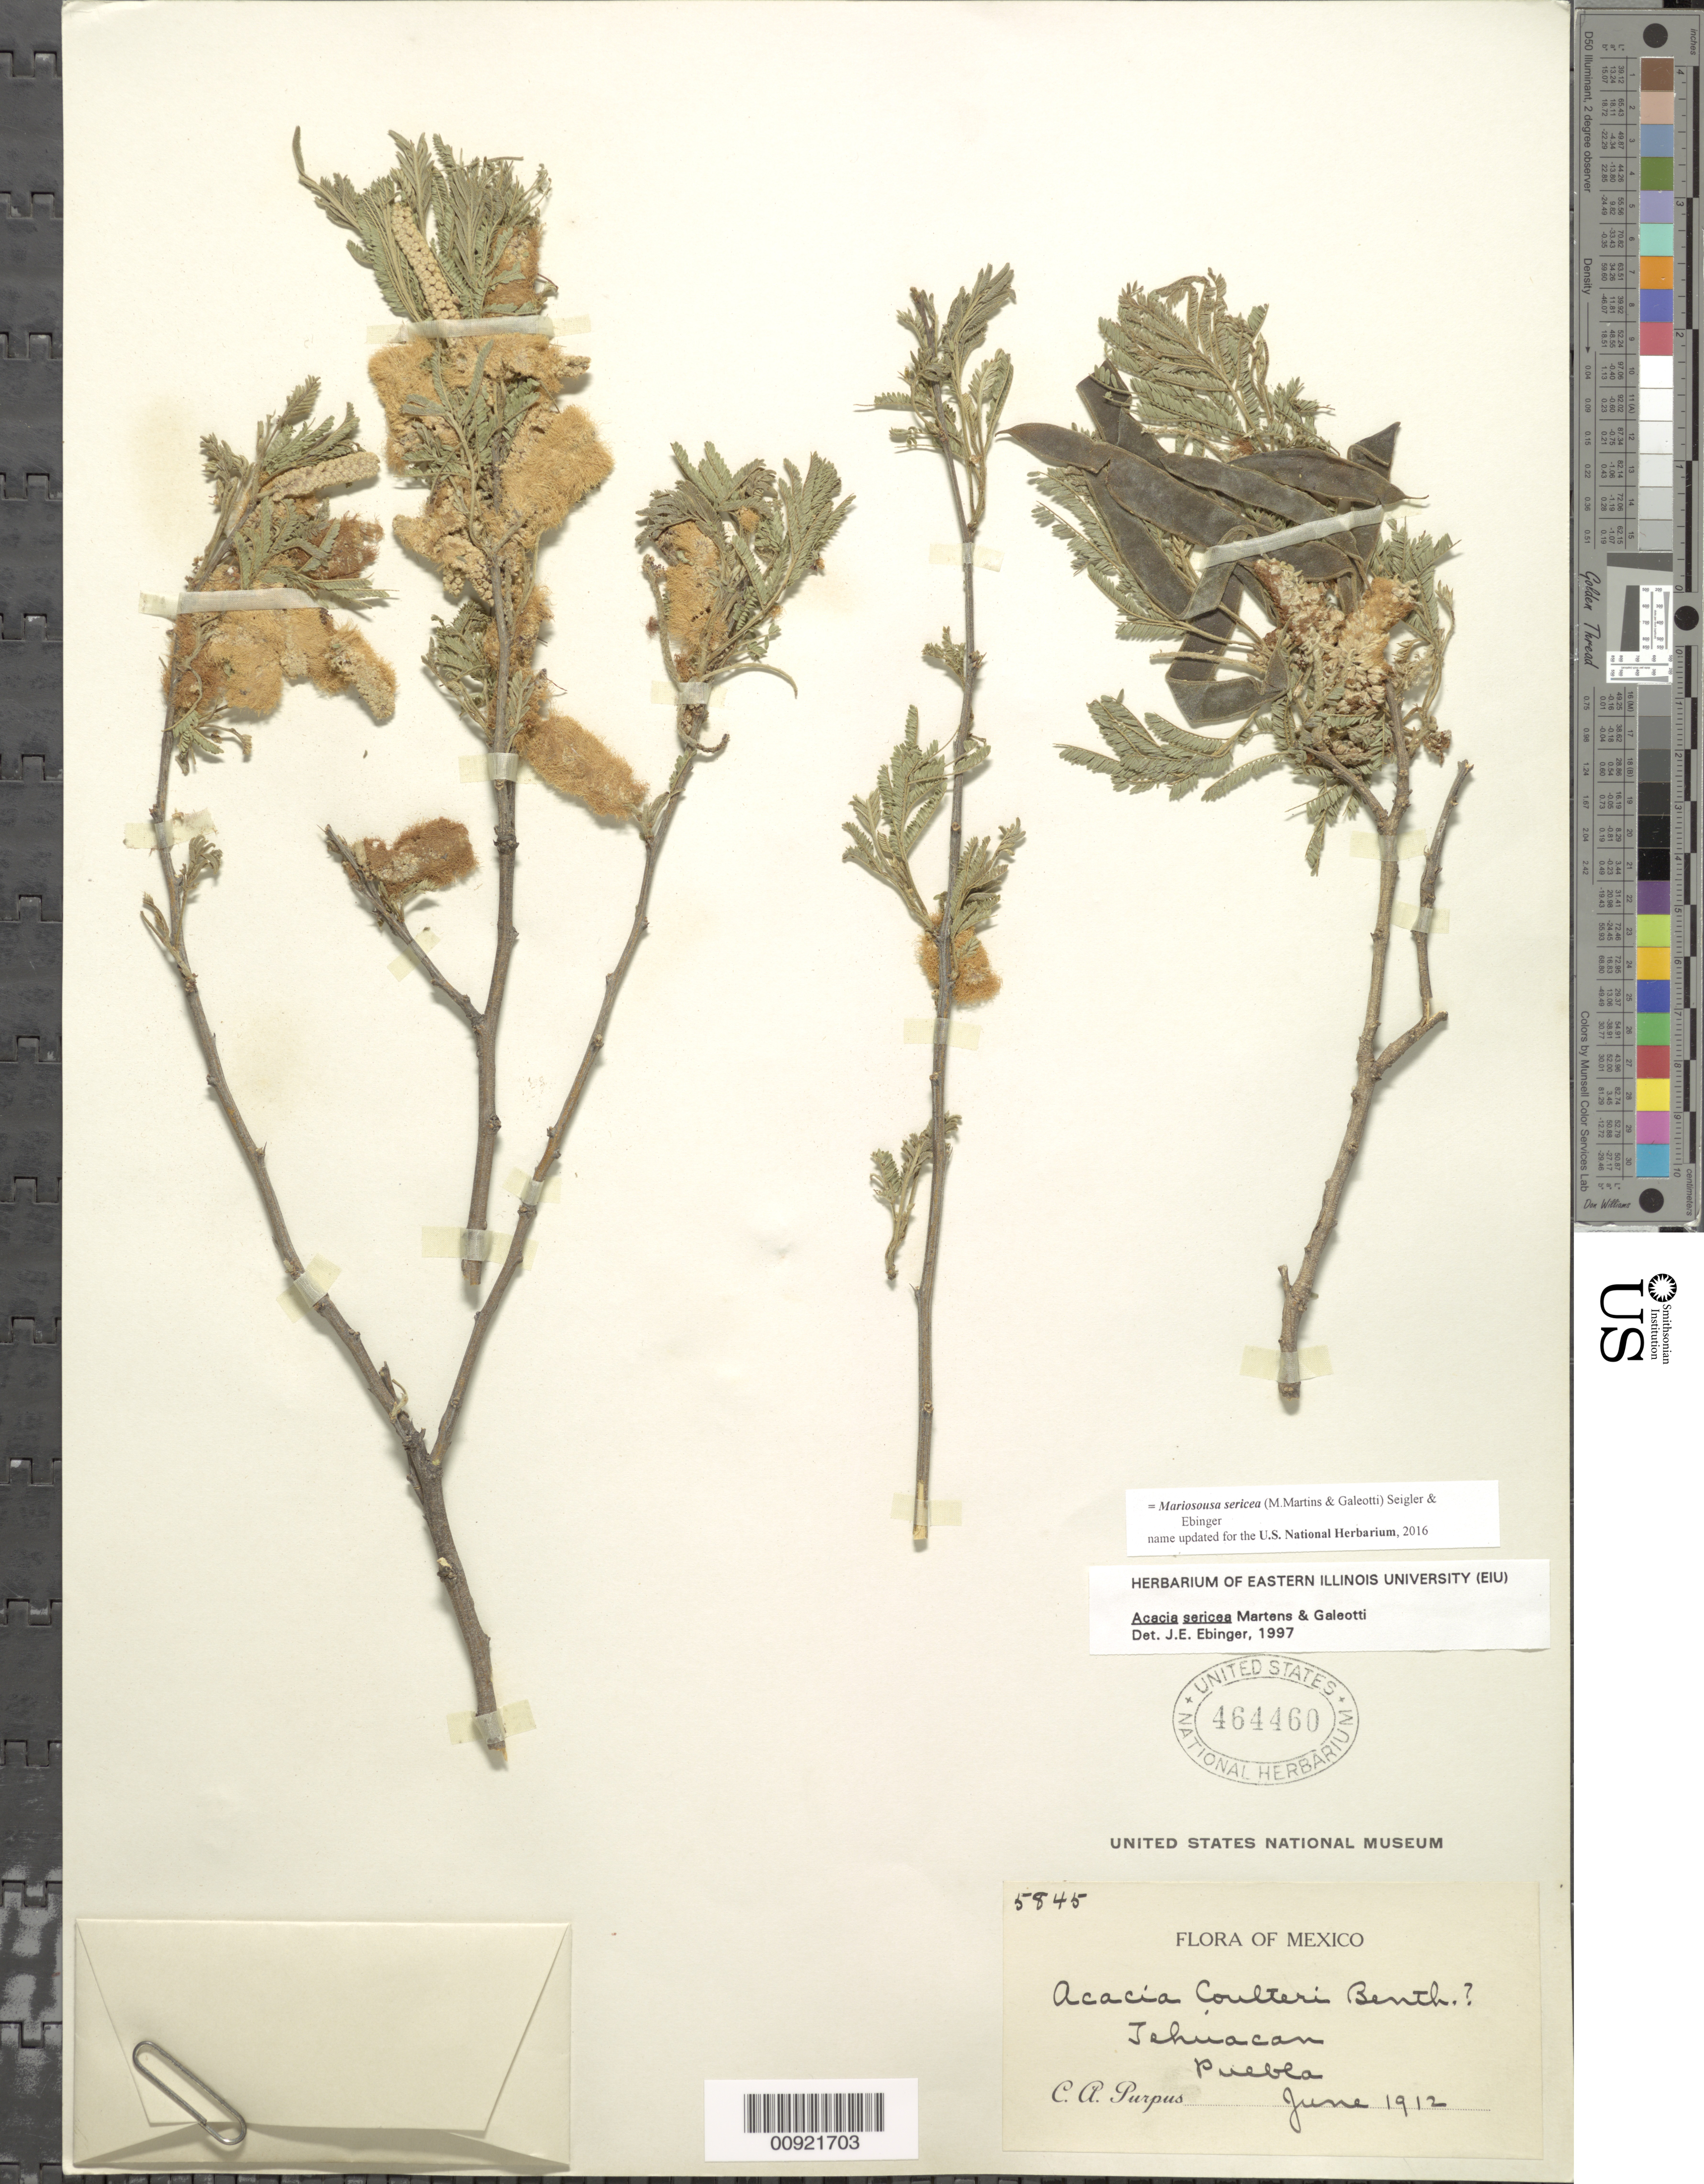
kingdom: Plantae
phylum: Tracheophyta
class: Magnoliopsida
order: Fabales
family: Fabaceae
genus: Mariosousa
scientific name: Mariosousa sericea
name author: (M. Martens & Galeotti) Seigler & Ebinger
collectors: C. A. Purpus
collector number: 5845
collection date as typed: Jun 1912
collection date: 1912-06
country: Mexico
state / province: Puebla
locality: Tehuacan, Puebla.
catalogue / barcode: US 464460